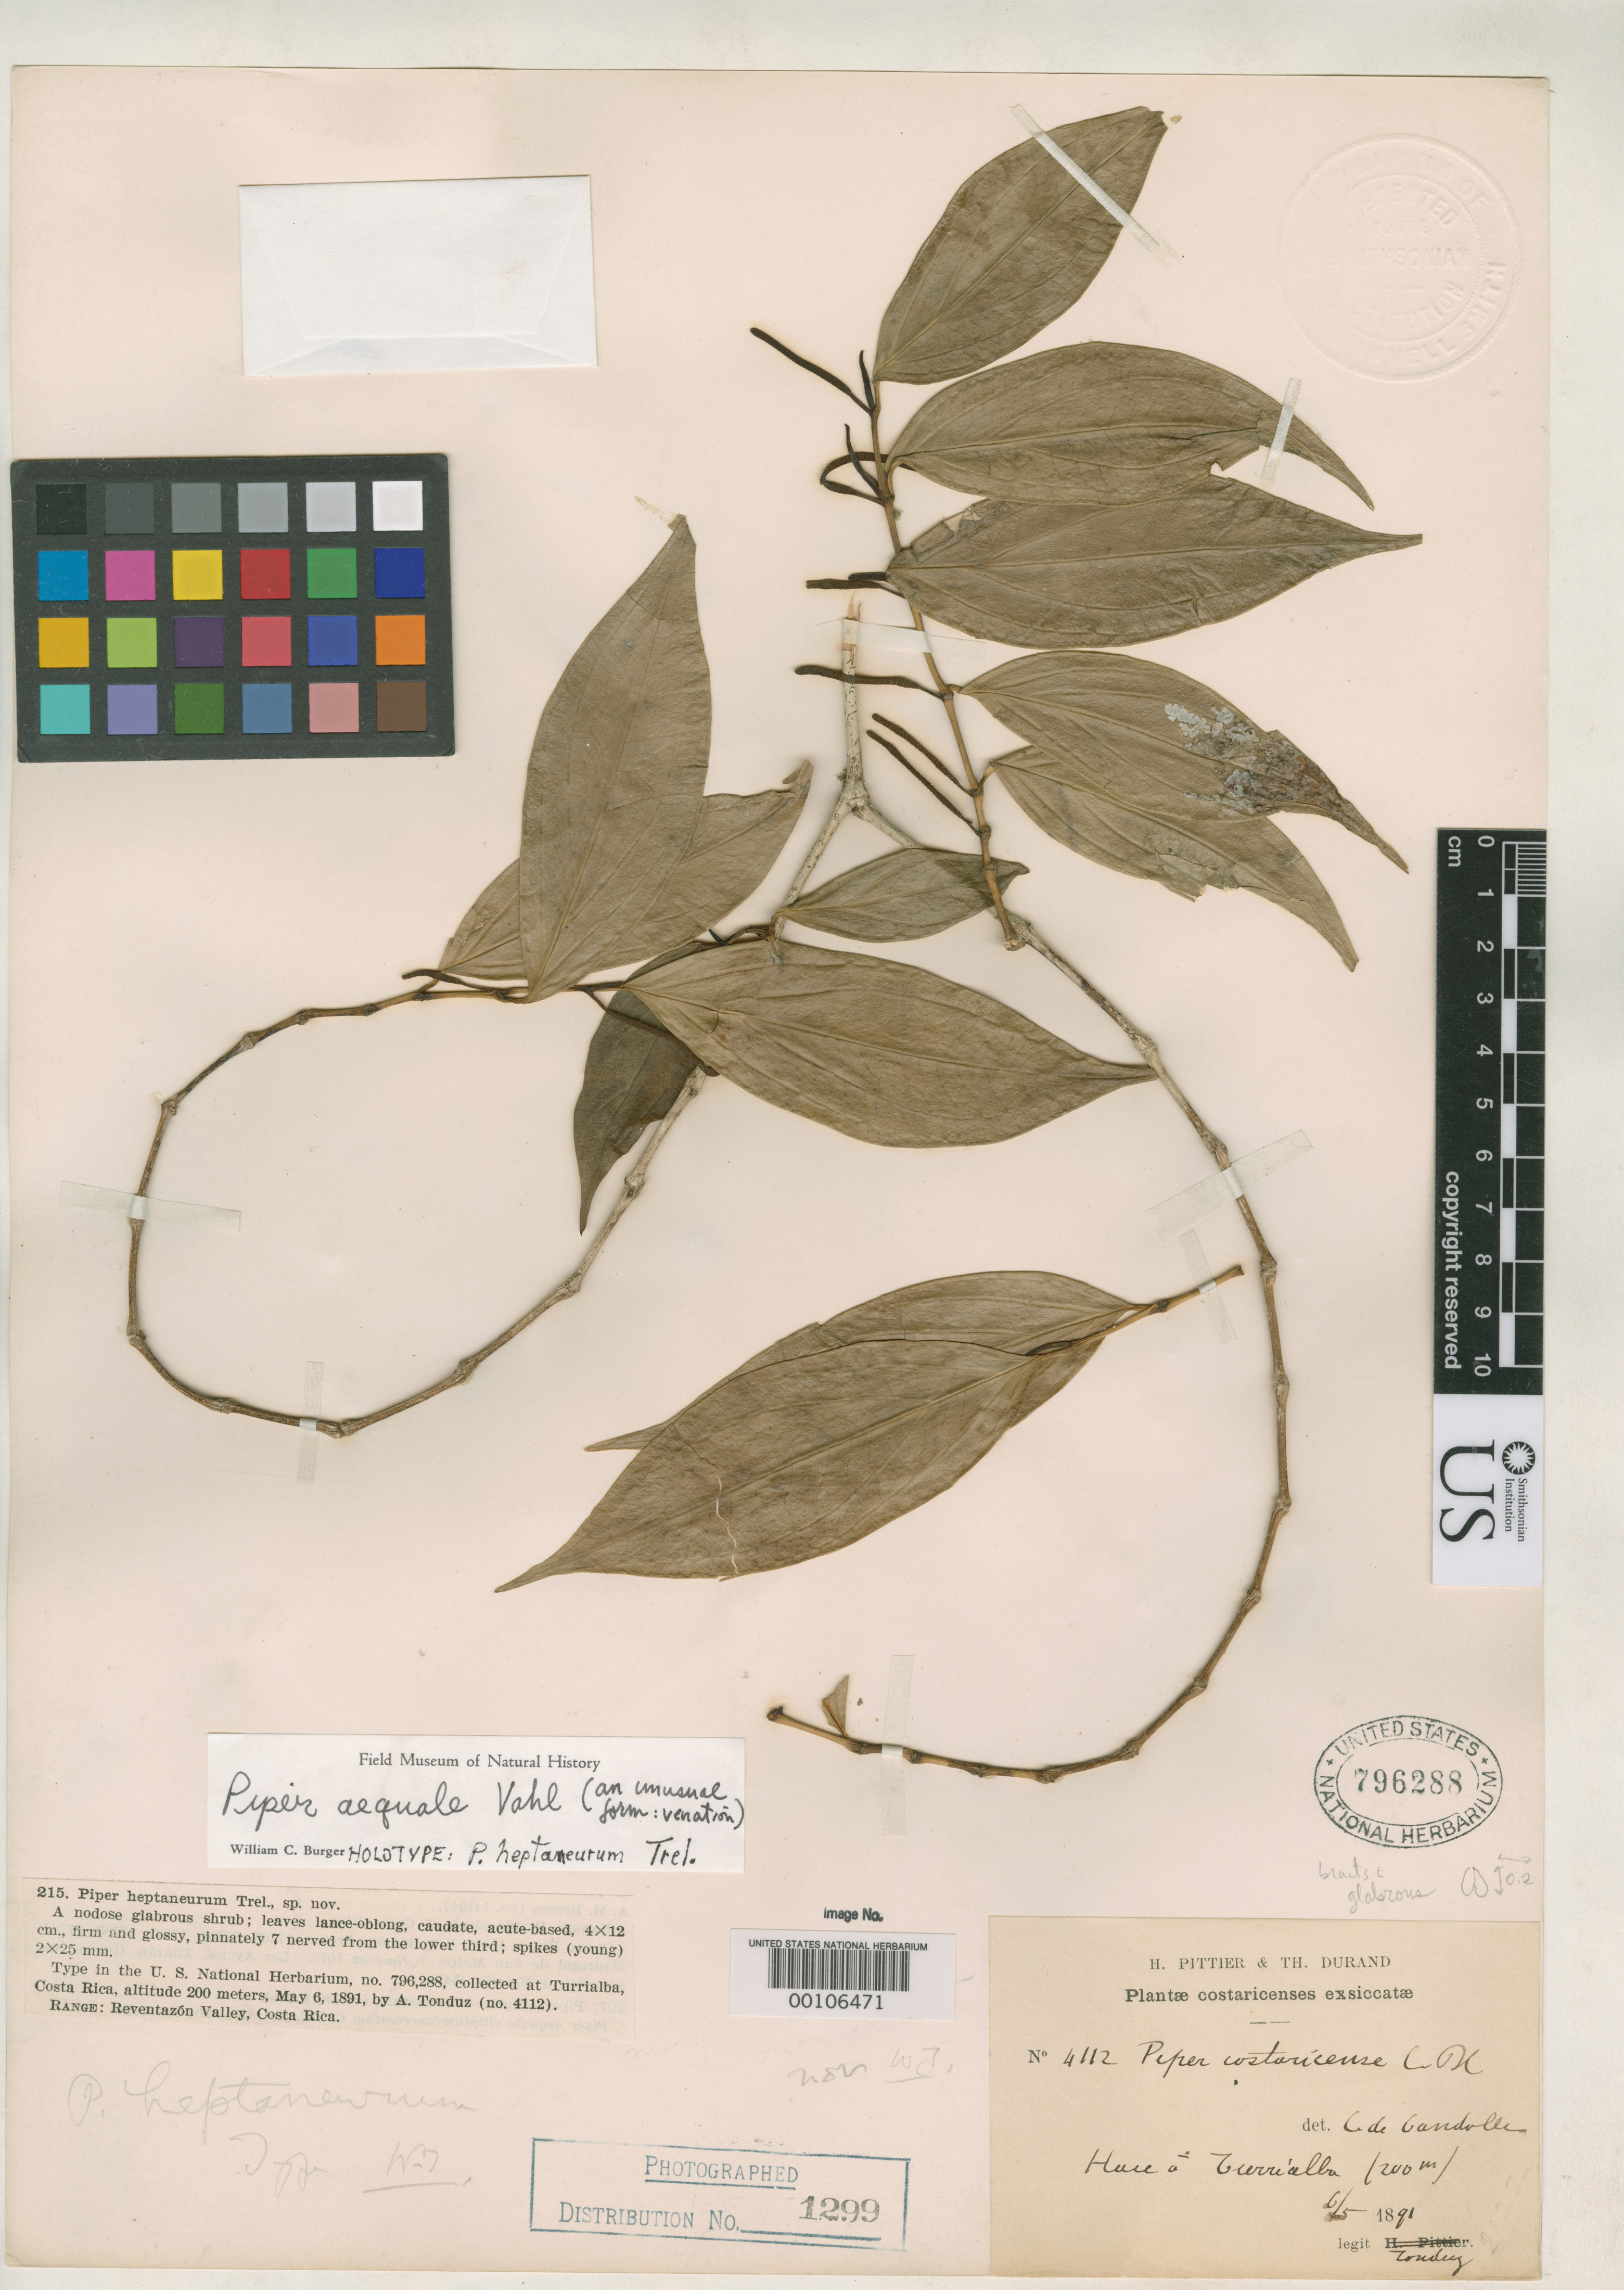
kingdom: Plantae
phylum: Tracheophyta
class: Magnoliopsida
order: Piperales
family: Piperaceae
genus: Piper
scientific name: Piper heptaneurum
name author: Trel.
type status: Holotype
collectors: A. Tonduz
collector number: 4112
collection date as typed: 06 May 1891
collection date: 1891-05-06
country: Costa Rica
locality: Turrialba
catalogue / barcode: US 796288